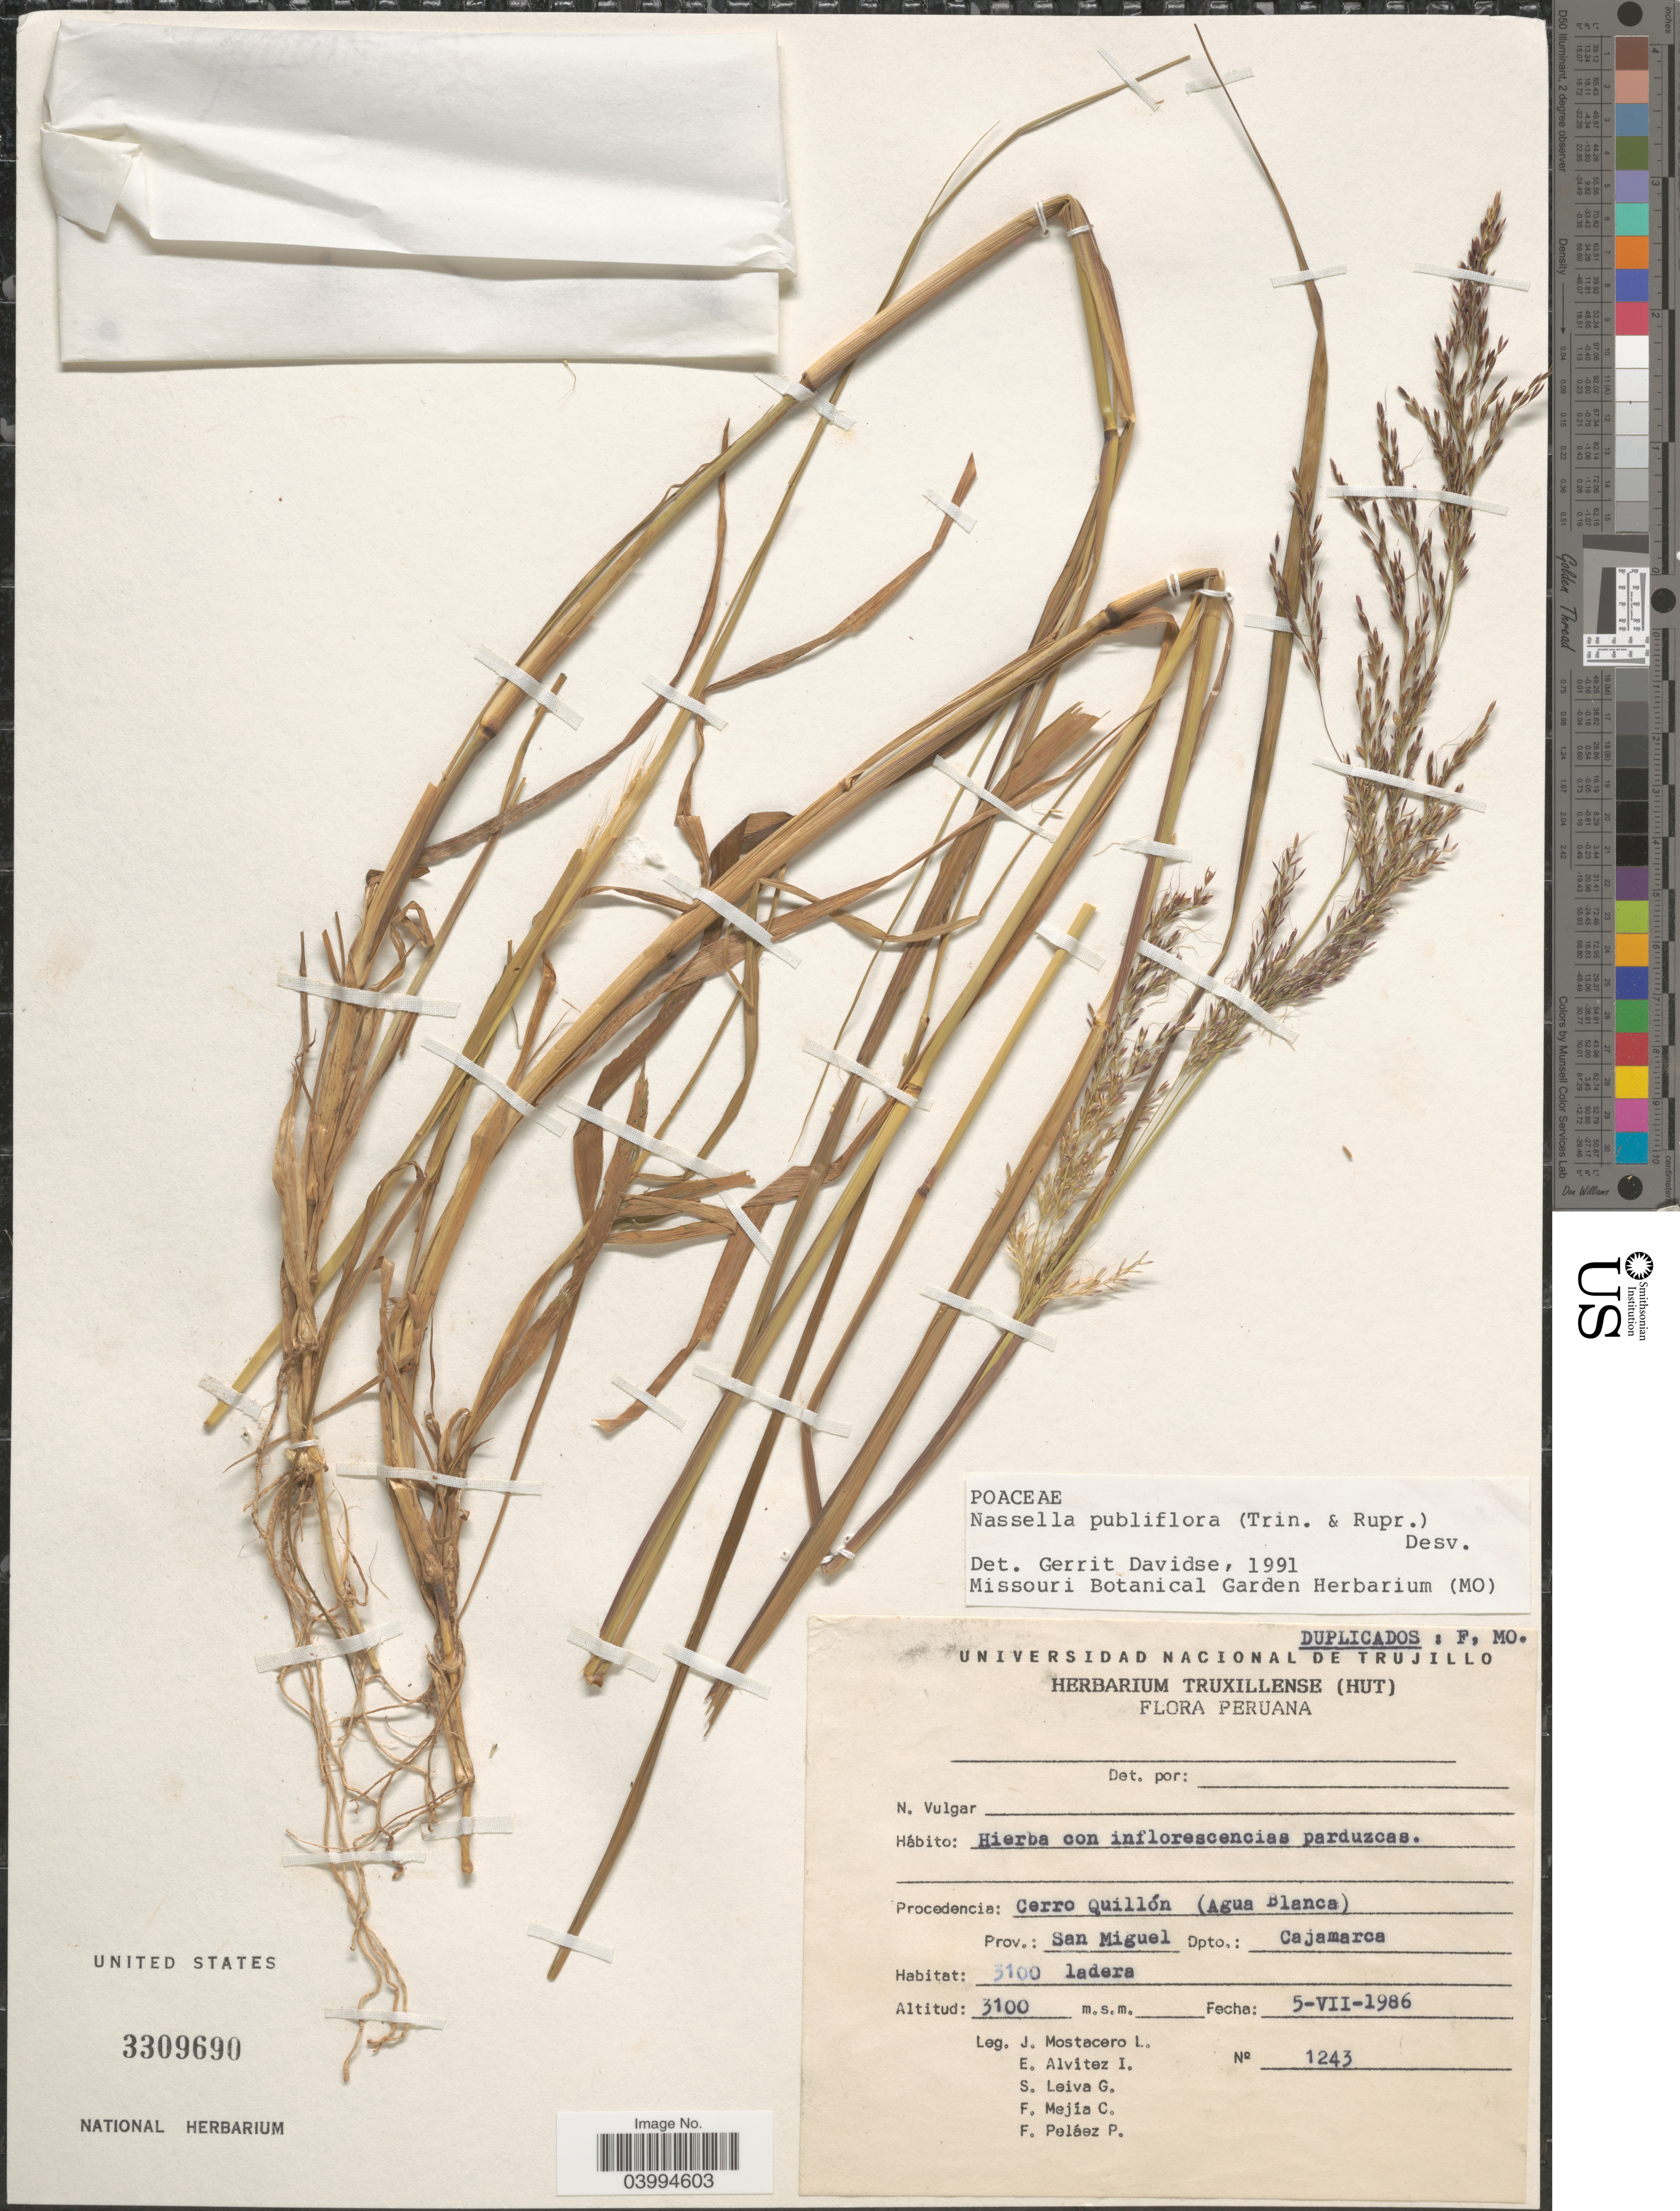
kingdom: Plantae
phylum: Tracheophyta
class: Liliopsida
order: Poales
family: Poaceae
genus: Nassella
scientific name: Nassella pubiflora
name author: (Trin. & Rupr.) É. Desv.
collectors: J. Mostacero L., E. Alvitez I., S. Leiva G., F. Mejia C. & F. Pelaez P.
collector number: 1243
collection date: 1986-07-05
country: Peru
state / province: Cajamarca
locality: Cerro Quillón (Agua Blanca). Prov.: San Miguel. Dpto.: Cajamarca.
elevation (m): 3100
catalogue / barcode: US 3309690